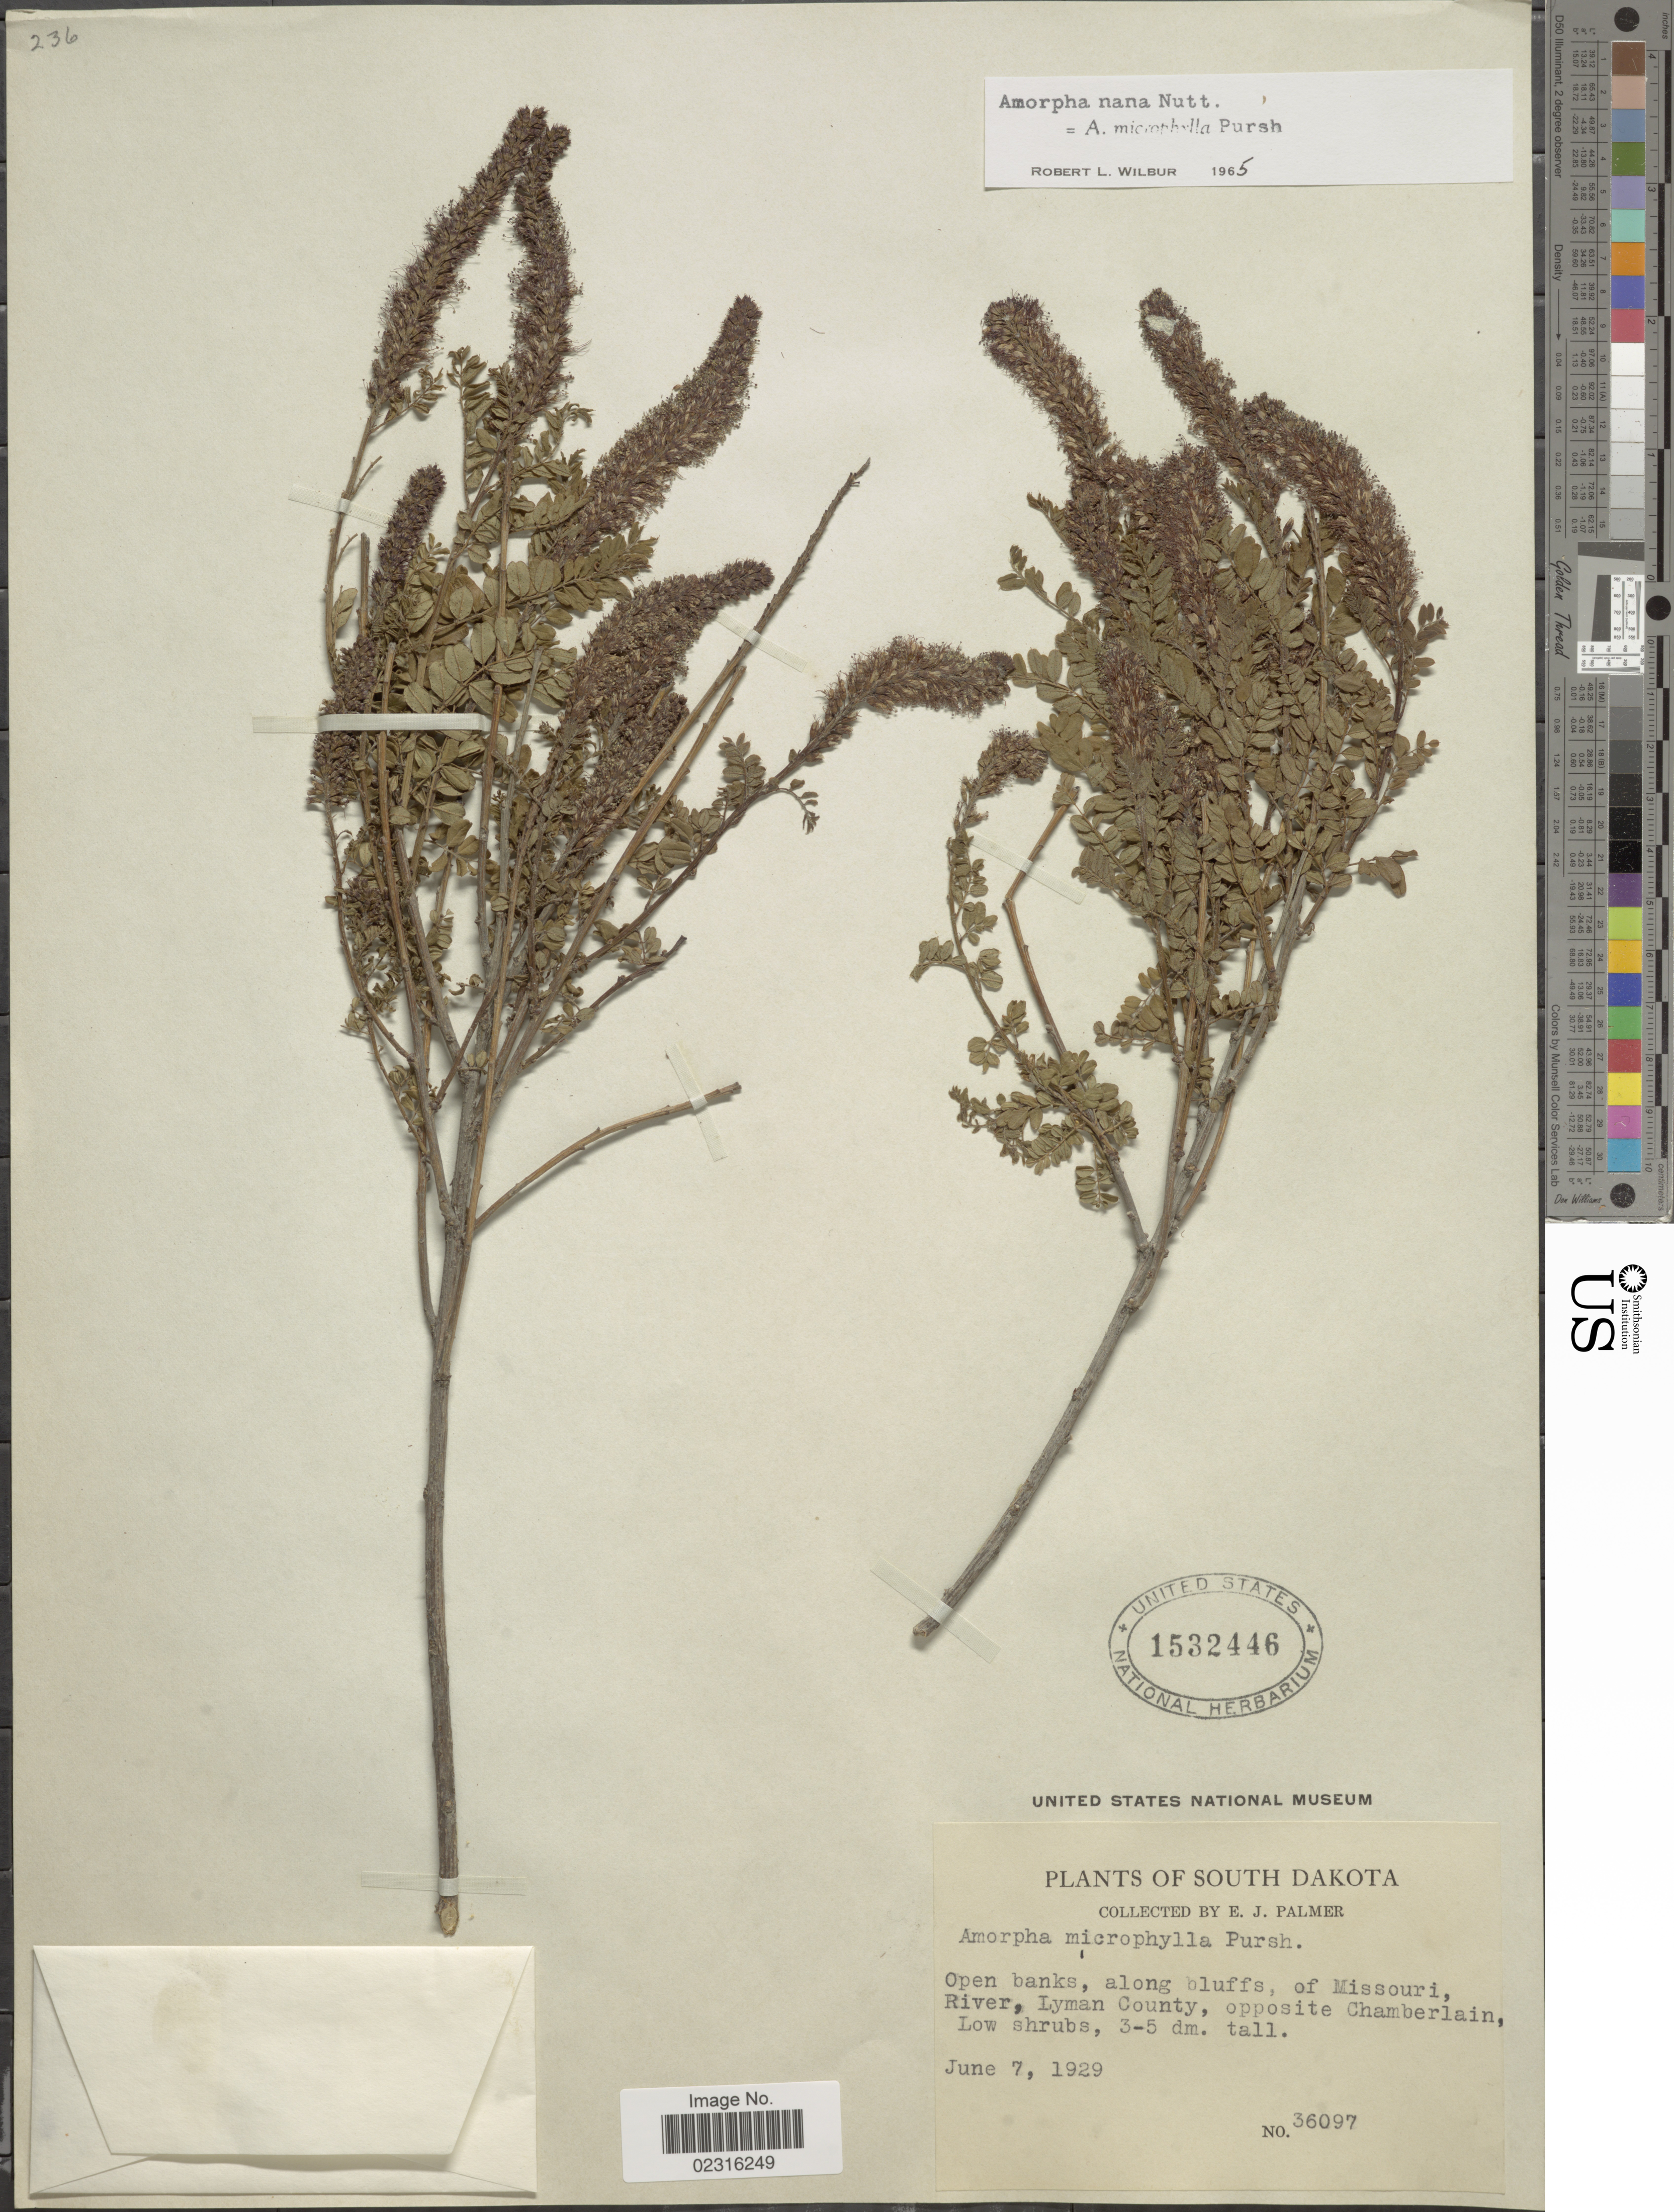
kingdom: Plantae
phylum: Tracheophyta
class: Magnoliopsida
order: Fabales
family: Fabaceae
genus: Amorpha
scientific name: Amorpha nana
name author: C. Fraser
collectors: E. J. Palmer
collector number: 36097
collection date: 1929-06-07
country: United States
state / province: South Dakota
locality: Open banks, along bluffs, of Missouri River, Lyman County, opposite Chamberlain.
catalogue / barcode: US 1532446